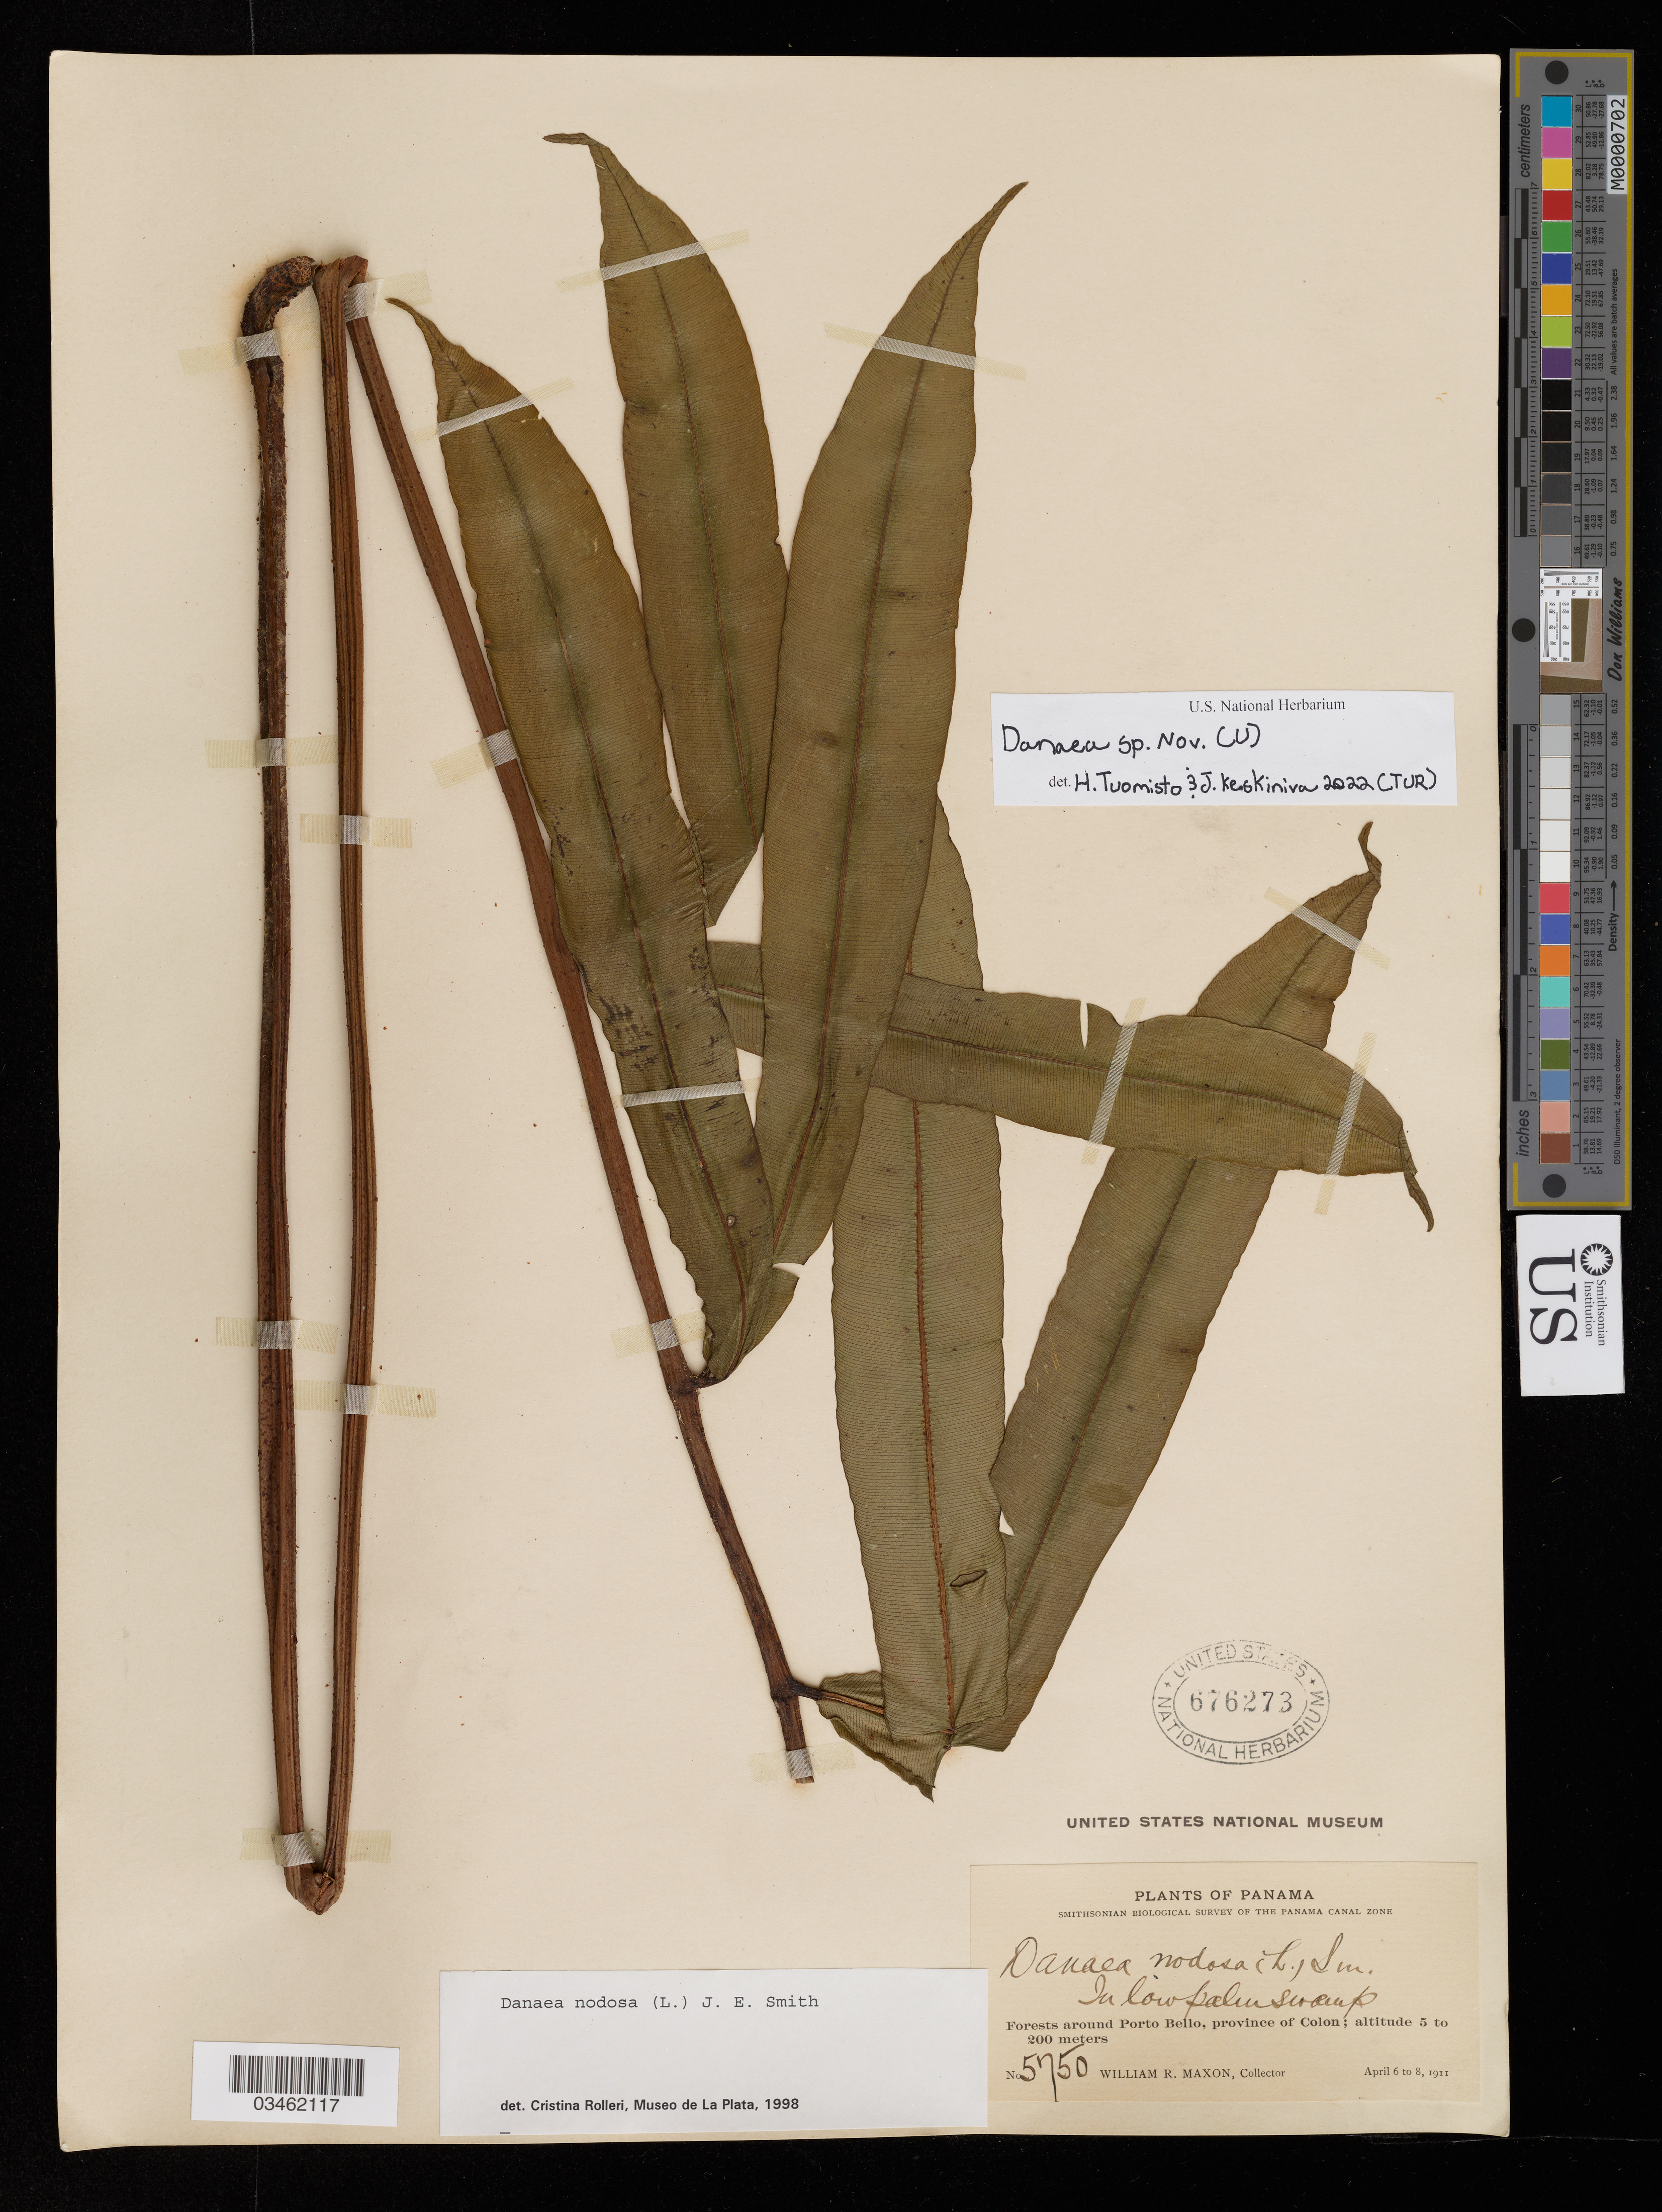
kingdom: Plantae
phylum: Tracheophyta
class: Polypodiopsida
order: Marattiales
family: Marattiaceae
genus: Danaea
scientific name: Danaea sp.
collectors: W. R. Maxon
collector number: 5750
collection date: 1911-04-06/1911-04-08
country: Panama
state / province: Colón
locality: Smithsonian Biological Survey of the Panama Canal Zone. Forests around Porto Bello.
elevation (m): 5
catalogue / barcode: US 676273